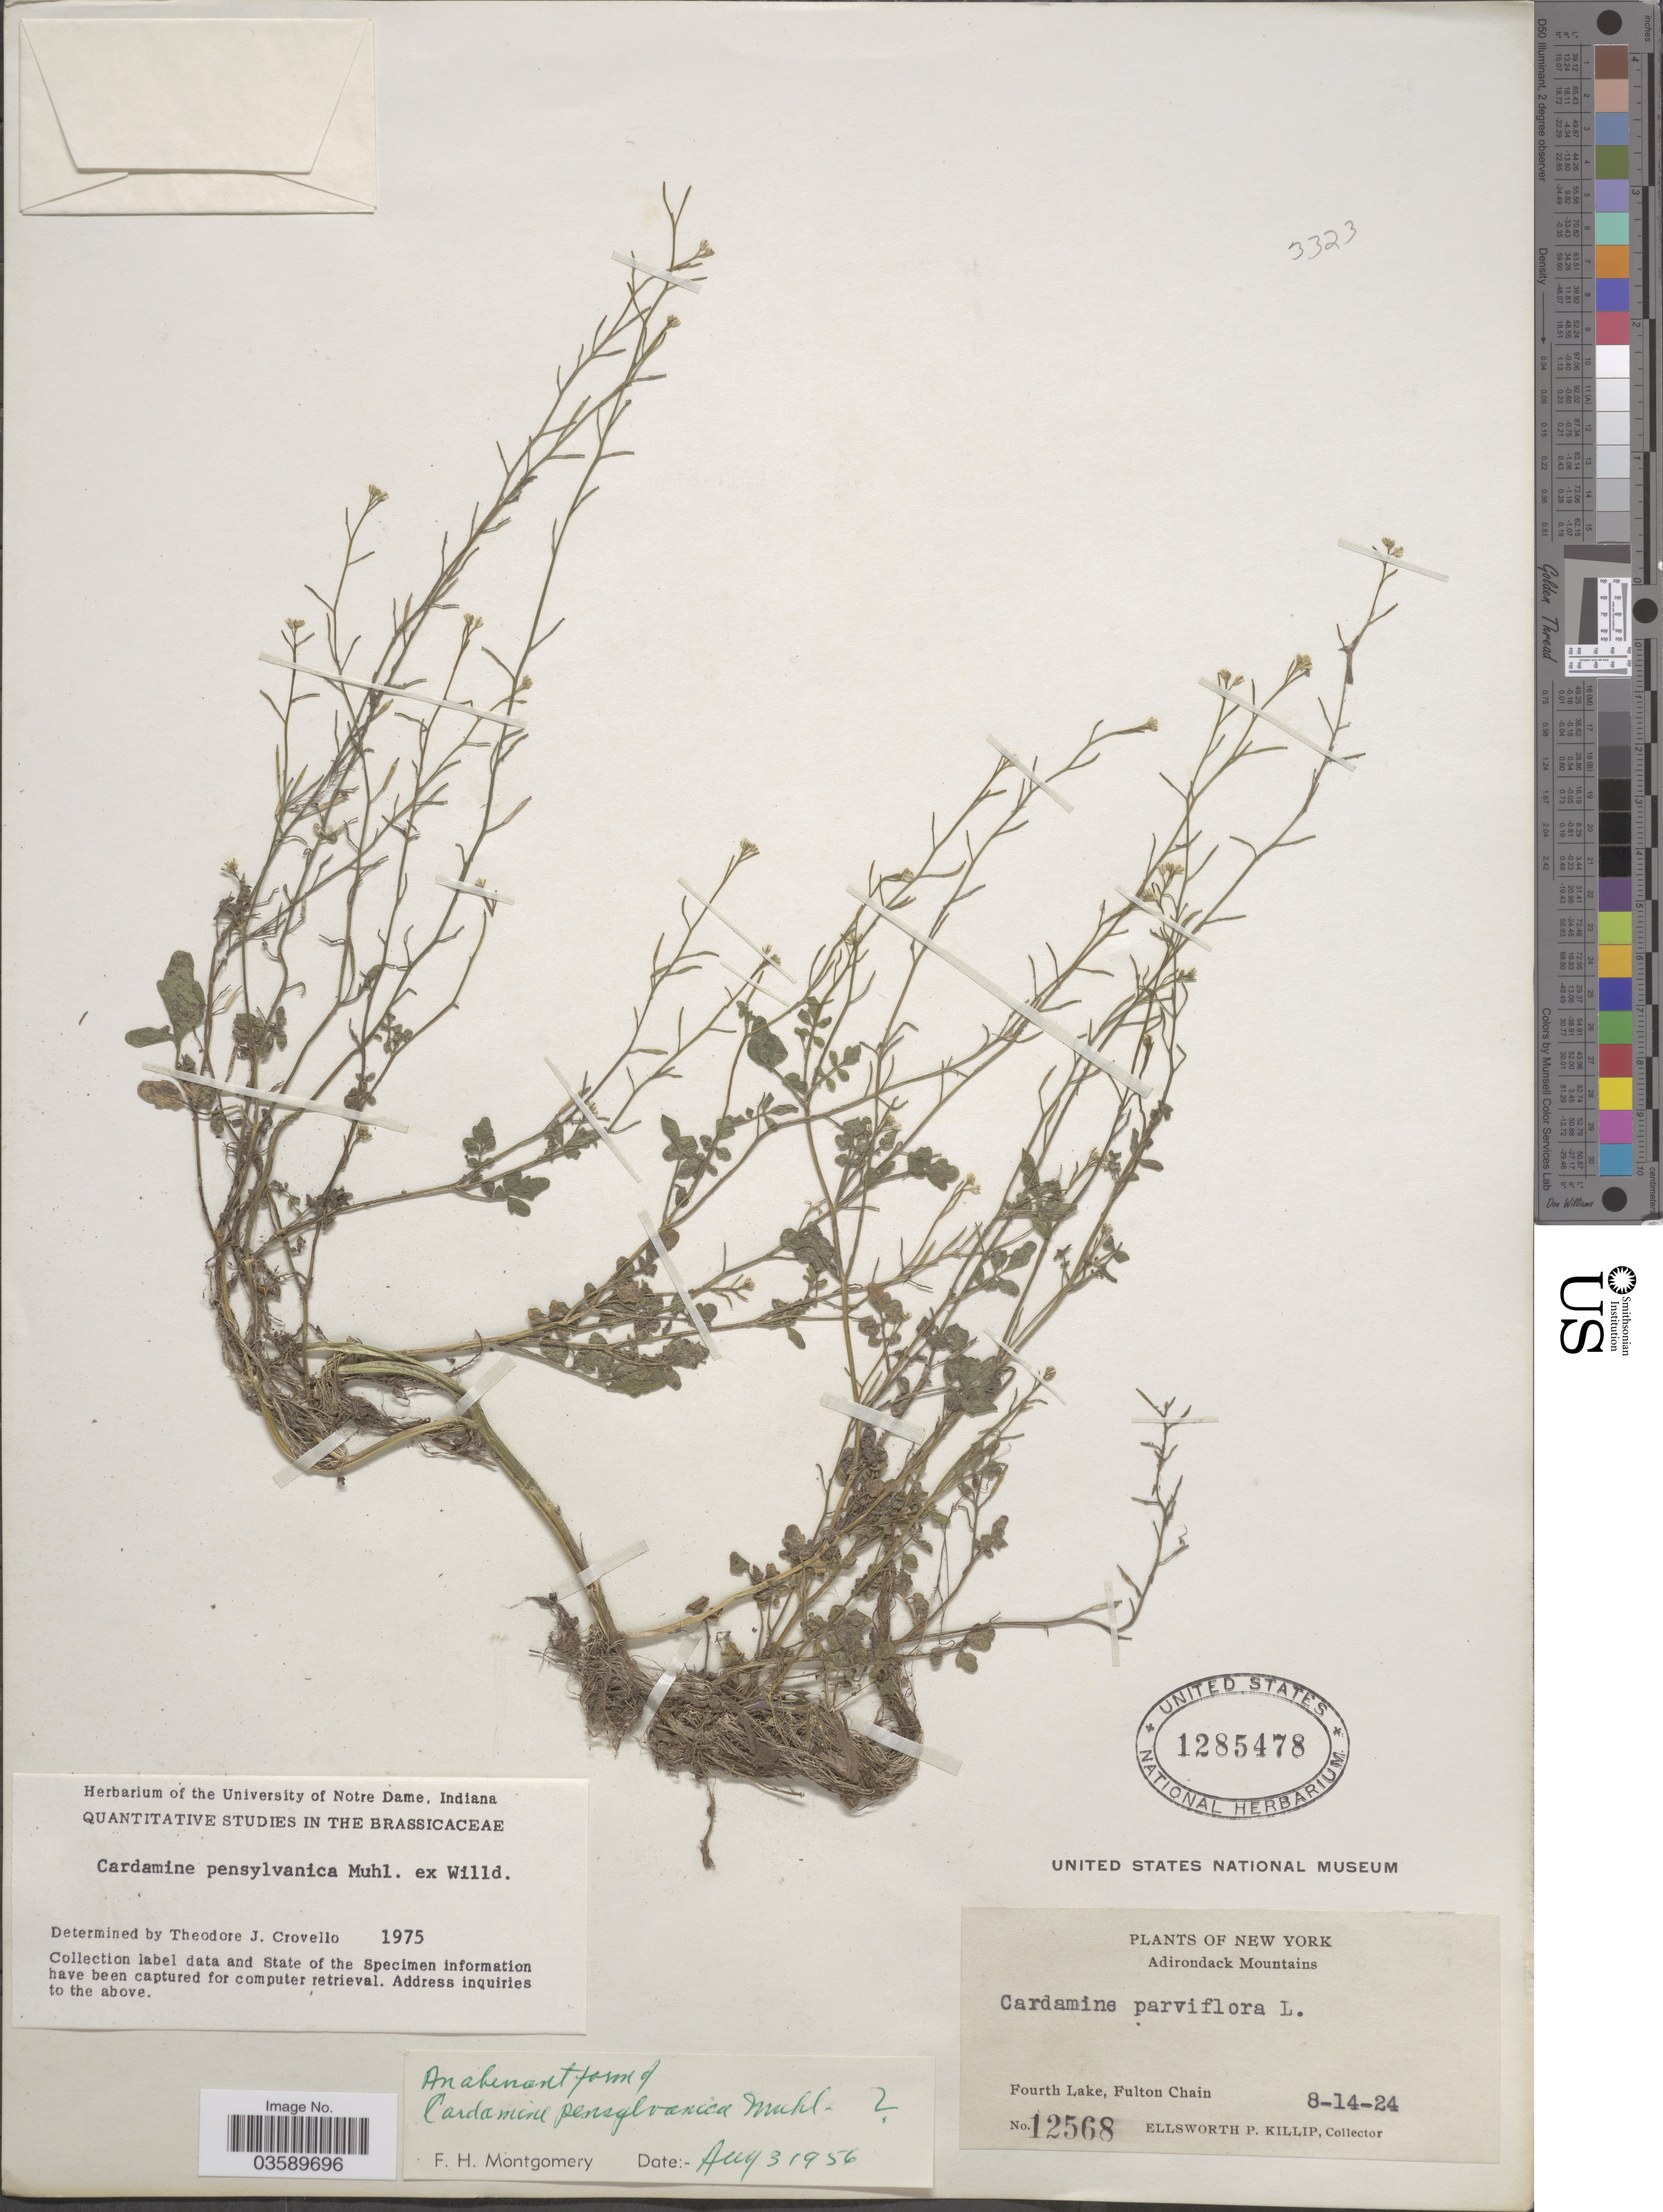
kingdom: Plantae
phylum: Tracheophyta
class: Magnoliopsida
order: Brassicales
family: Brassicaceae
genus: Cardamine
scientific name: Cardamine pensylvanica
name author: Muhl. ex Willd.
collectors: E. P. Killip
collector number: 12568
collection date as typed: Transcribed d/m/y: 14/8/24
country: United States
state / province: New York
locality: Adirondack Mountains. Fourth Lake, Fulton Chain.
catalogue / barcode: US 1285478